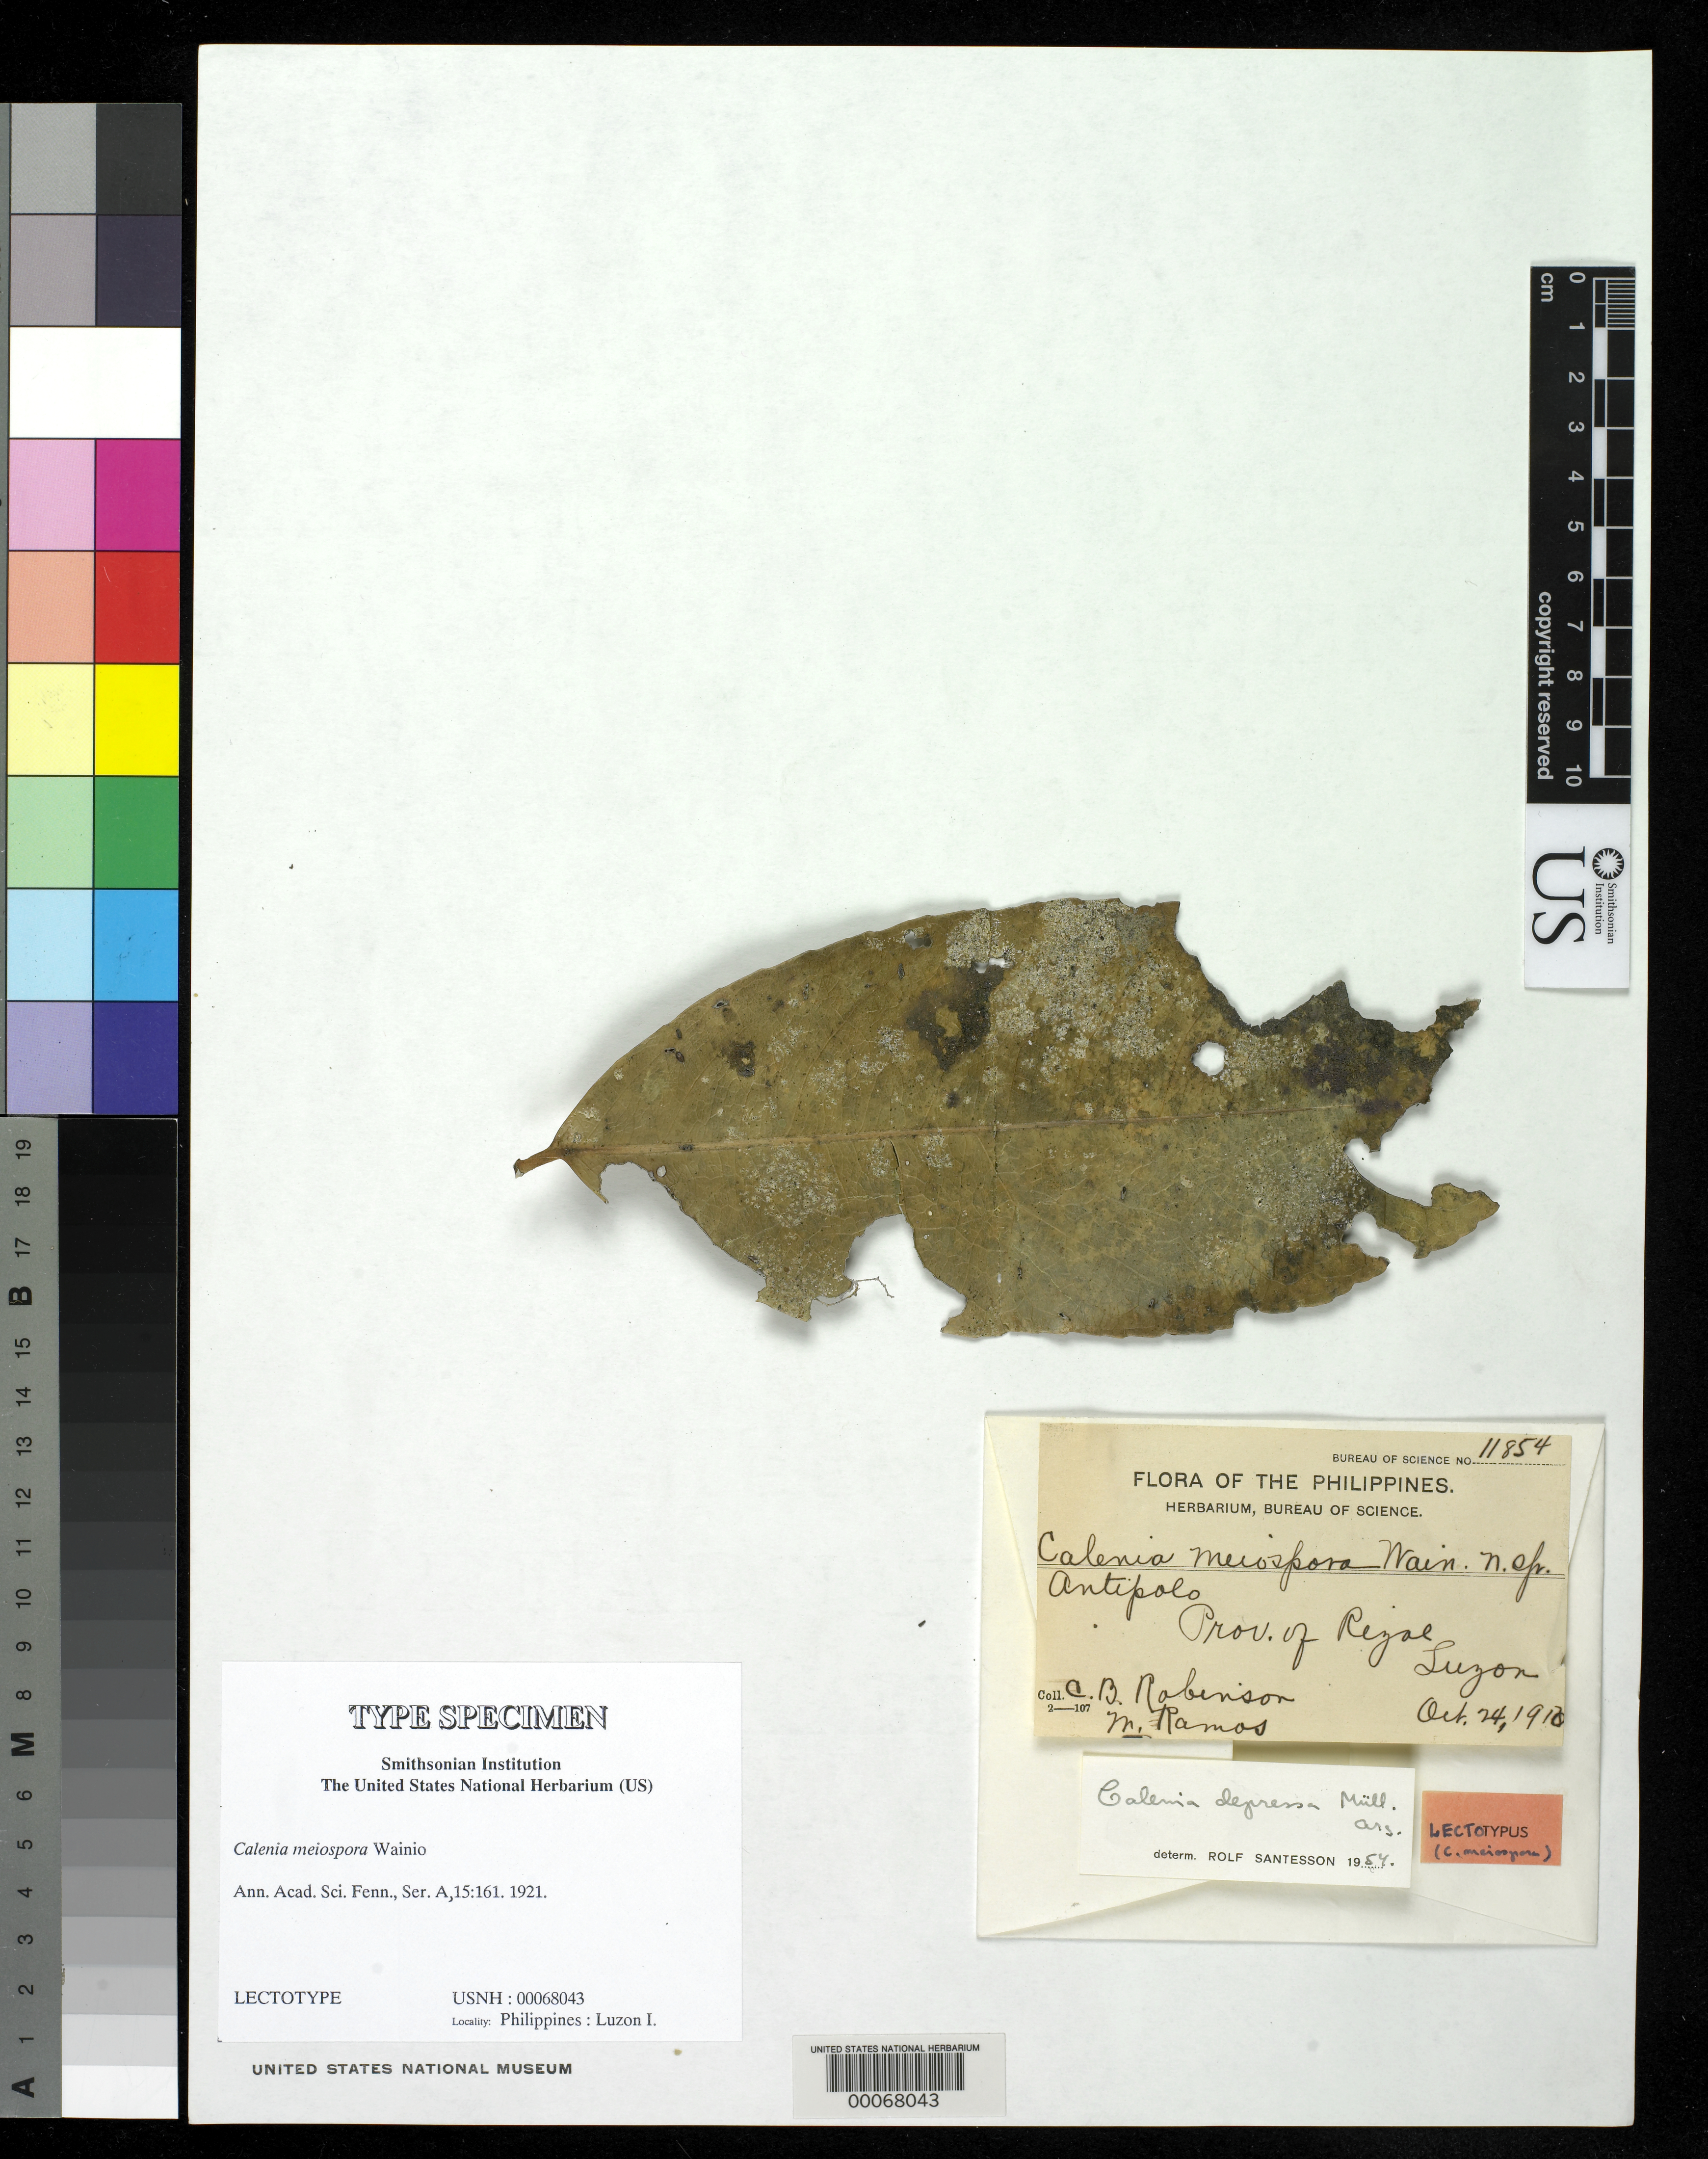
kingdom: Fungi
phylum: Ascomycota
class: Lecanoromycetes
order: Ostropales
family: Gomphillaceae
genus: Calenia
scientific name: Calenia meiospora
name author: Vain.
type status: Lectotype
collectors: C. Robinson & M. Ramos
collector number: Bur. Sci. 11854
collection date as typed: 24 Oct 1910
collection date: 1910-10-24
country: Philippines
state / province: Calabarzon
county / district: Rizal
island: Luzon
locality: Antipolo.